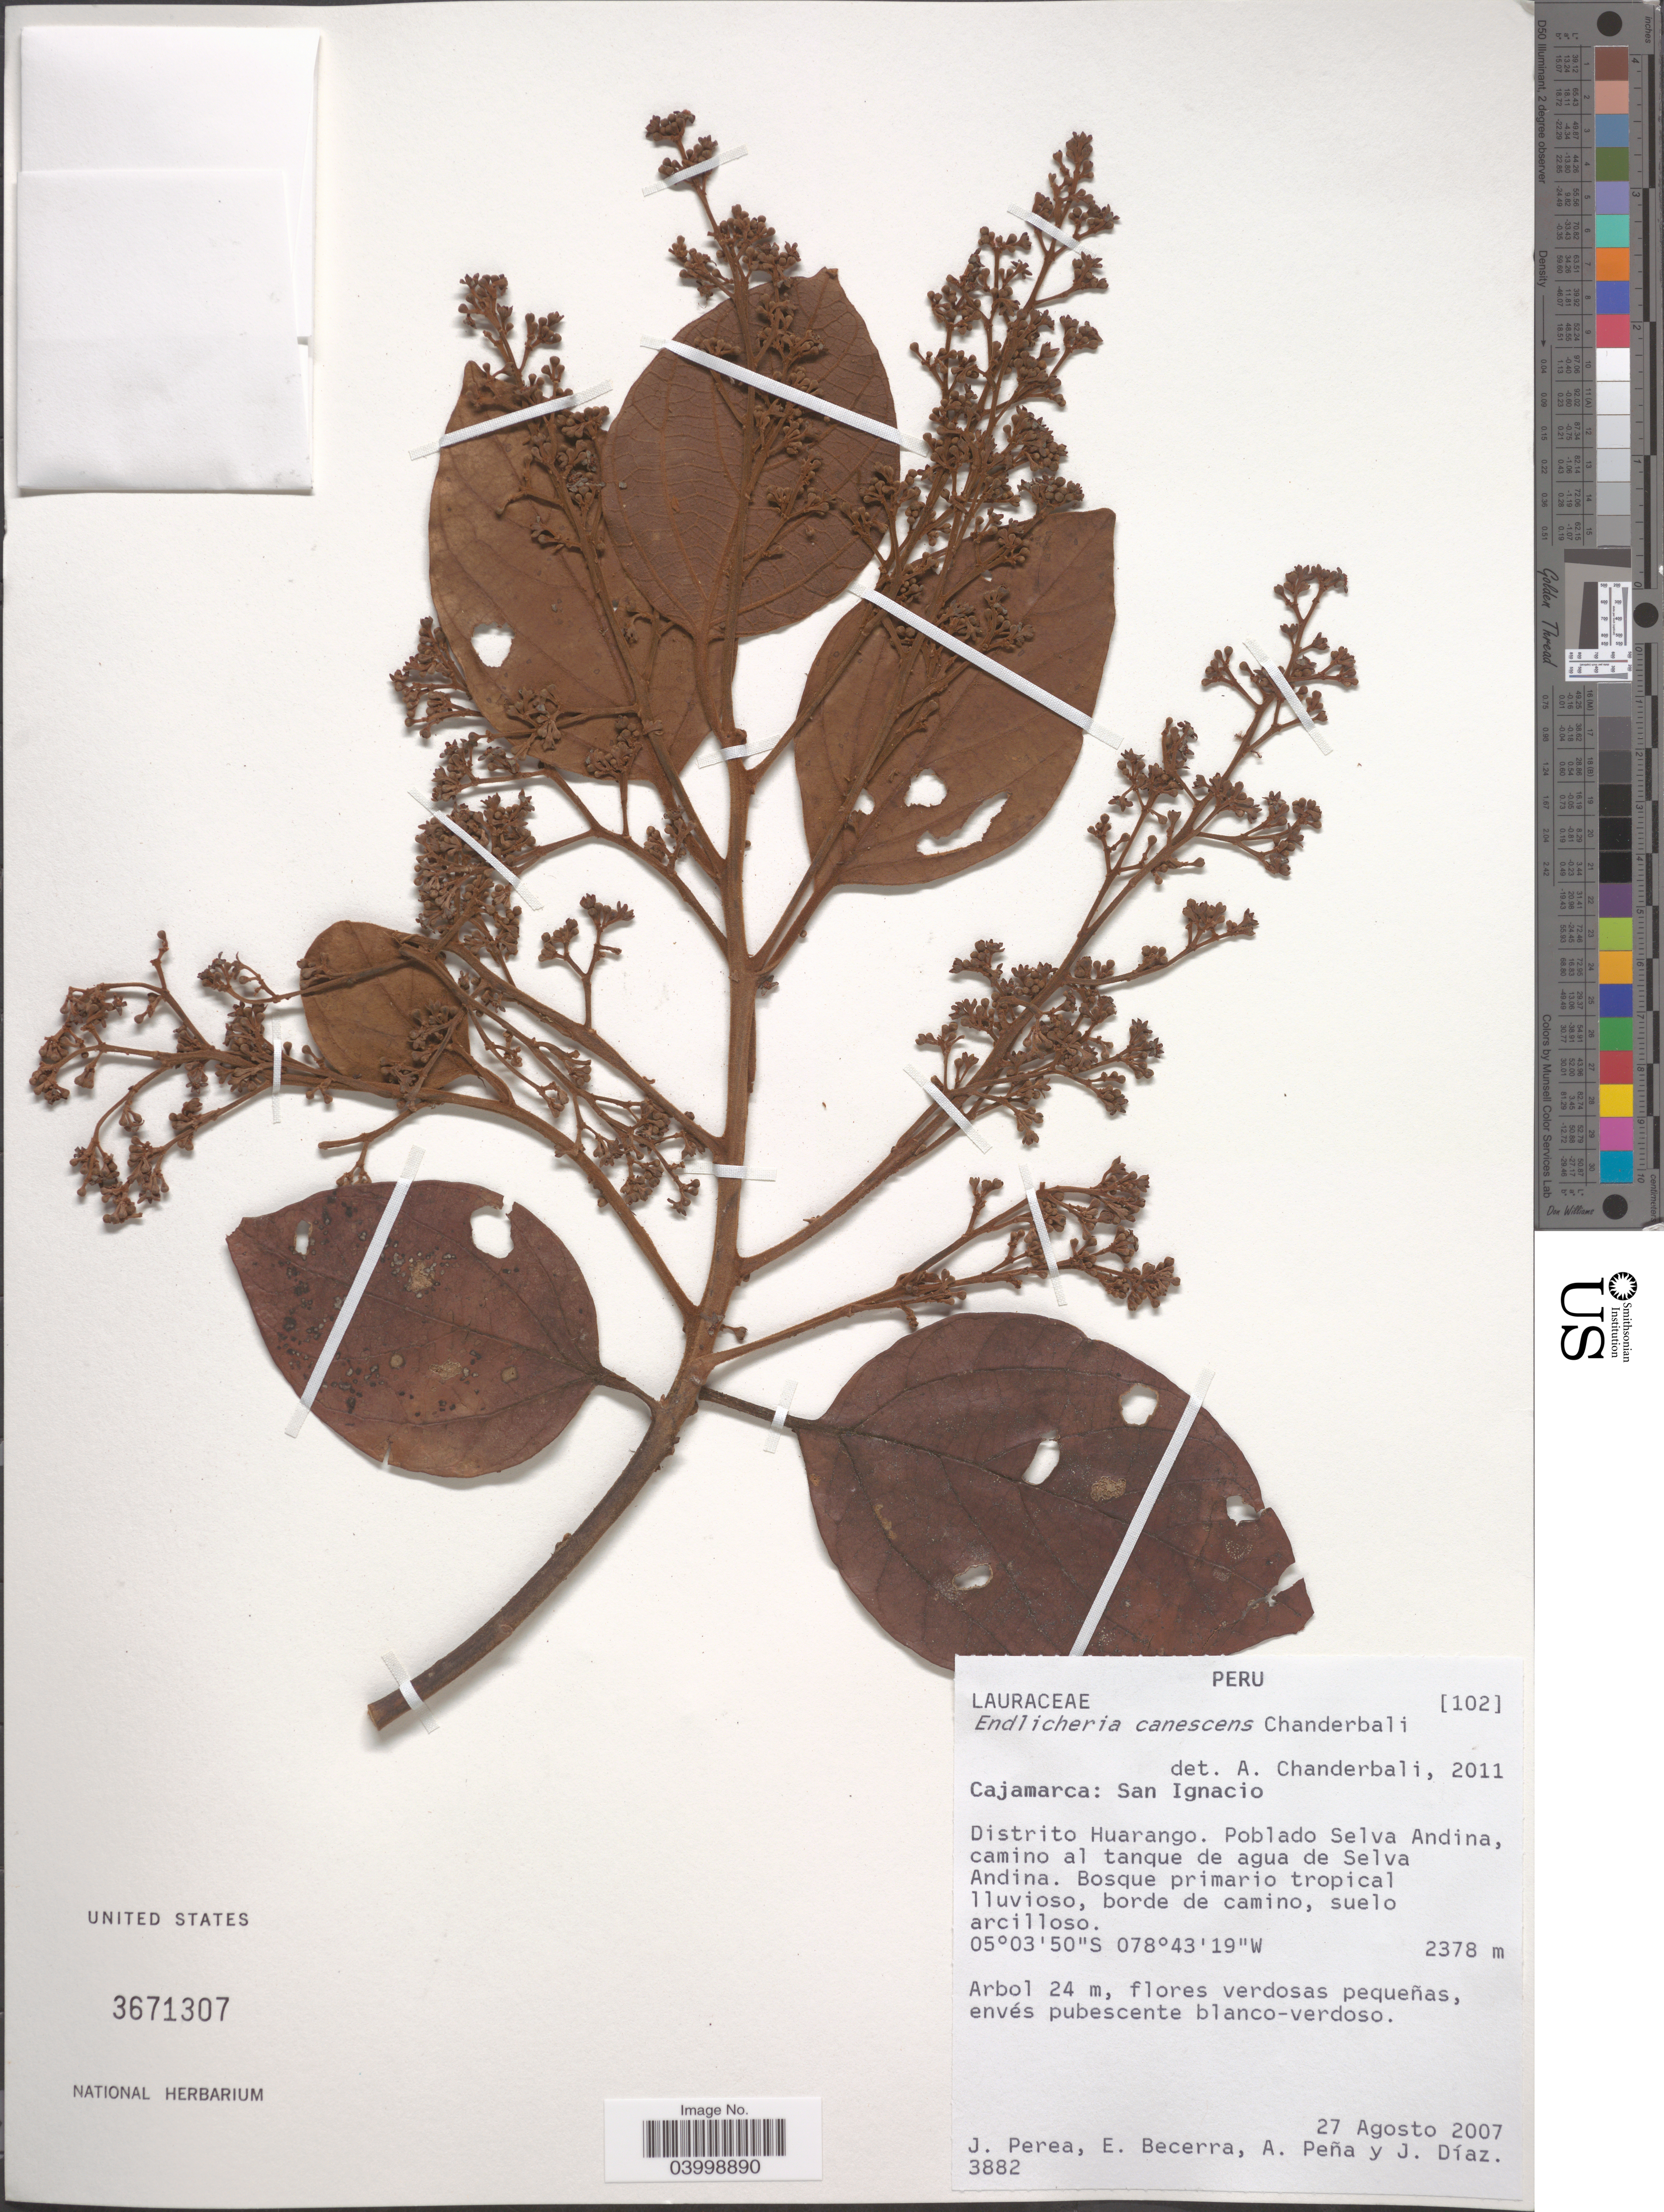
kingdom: Plantae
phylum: Tracheophyta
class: Magnoliopsida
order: Laurales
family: Lauraceae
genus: Endlicheria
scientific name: Endlicheria canescens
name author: Chanderb.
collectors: J. Perea, E. Becerra, A. Pena & J. Diaz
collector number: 3882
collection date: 2007-08-27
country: Peru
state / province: Cajamarca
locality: San Ignacio. Distrito Huarango. Poblado Selva Andina, camino al tanque de agua de Selva Andina. Bosque primario tropical illuvioso, borde de camino, suelo arcilloso.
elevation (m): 2378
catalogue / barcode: US 3671307